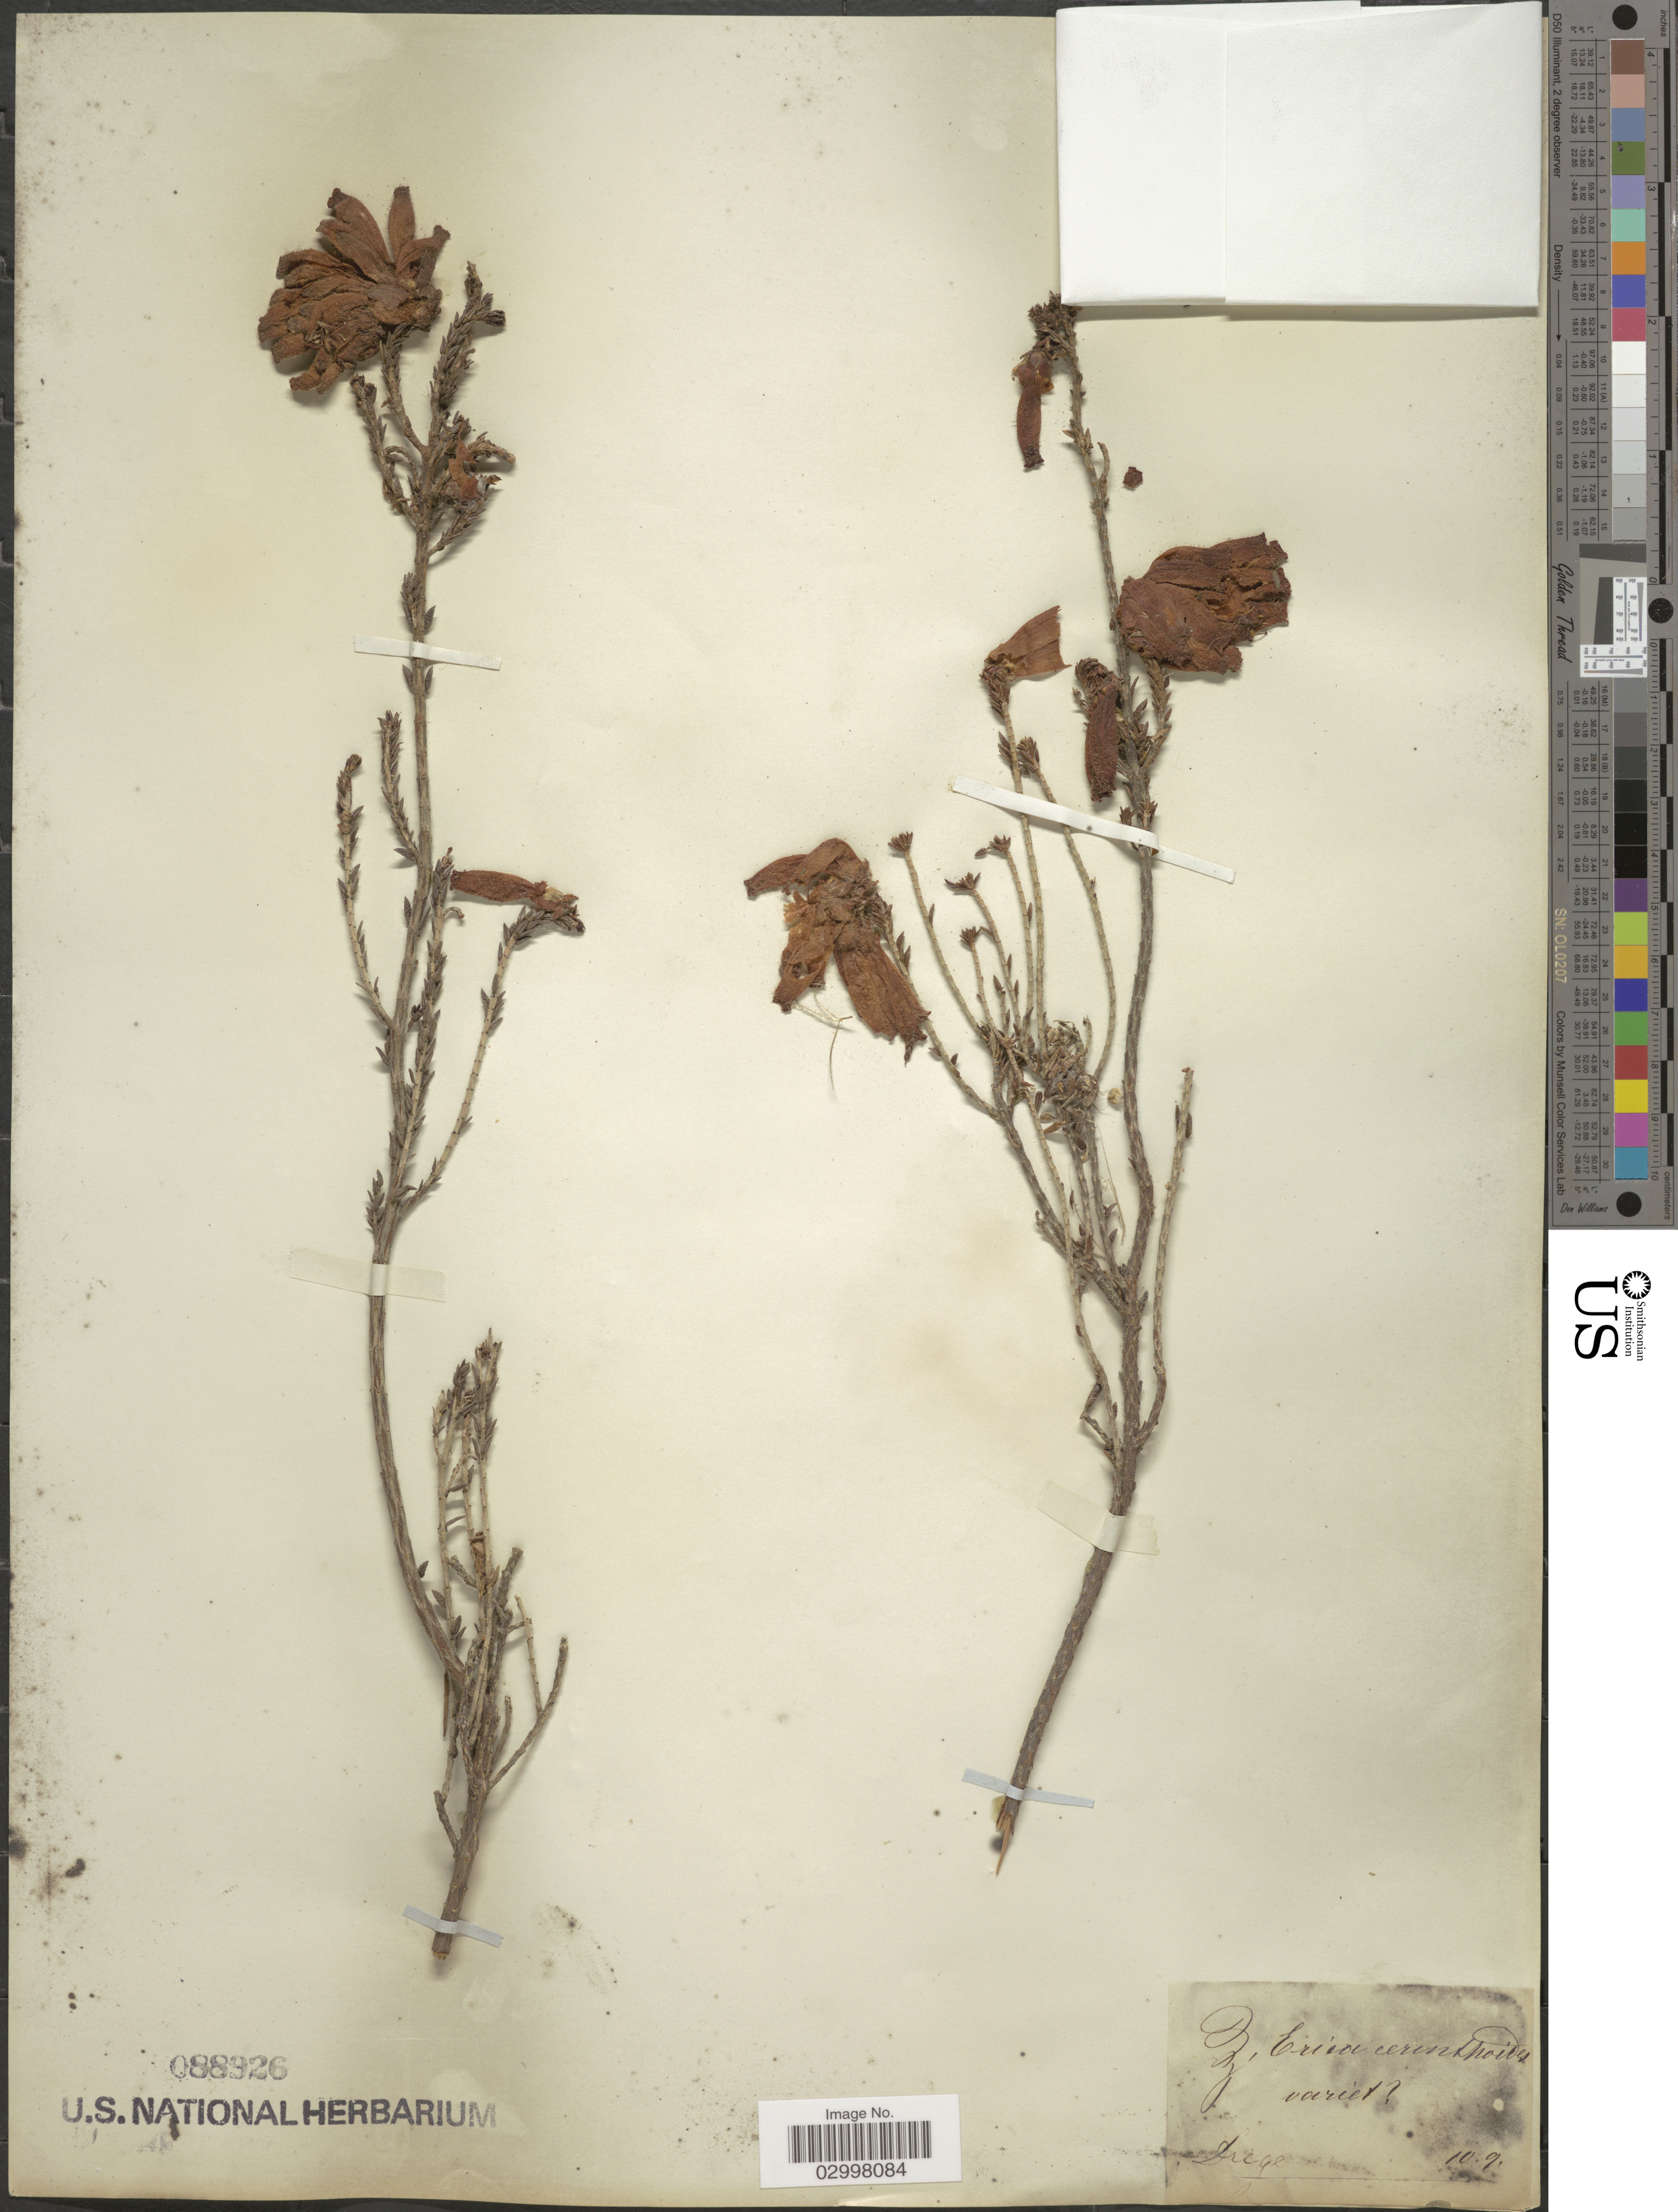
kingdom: Plantae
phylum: Tracheophyta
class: Magnoliopsida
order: Ericales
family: Ericaceae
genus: Erica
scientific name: Erica cerinthoides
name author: L.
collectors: Drege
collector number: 10.9.?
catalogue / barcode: US 88926